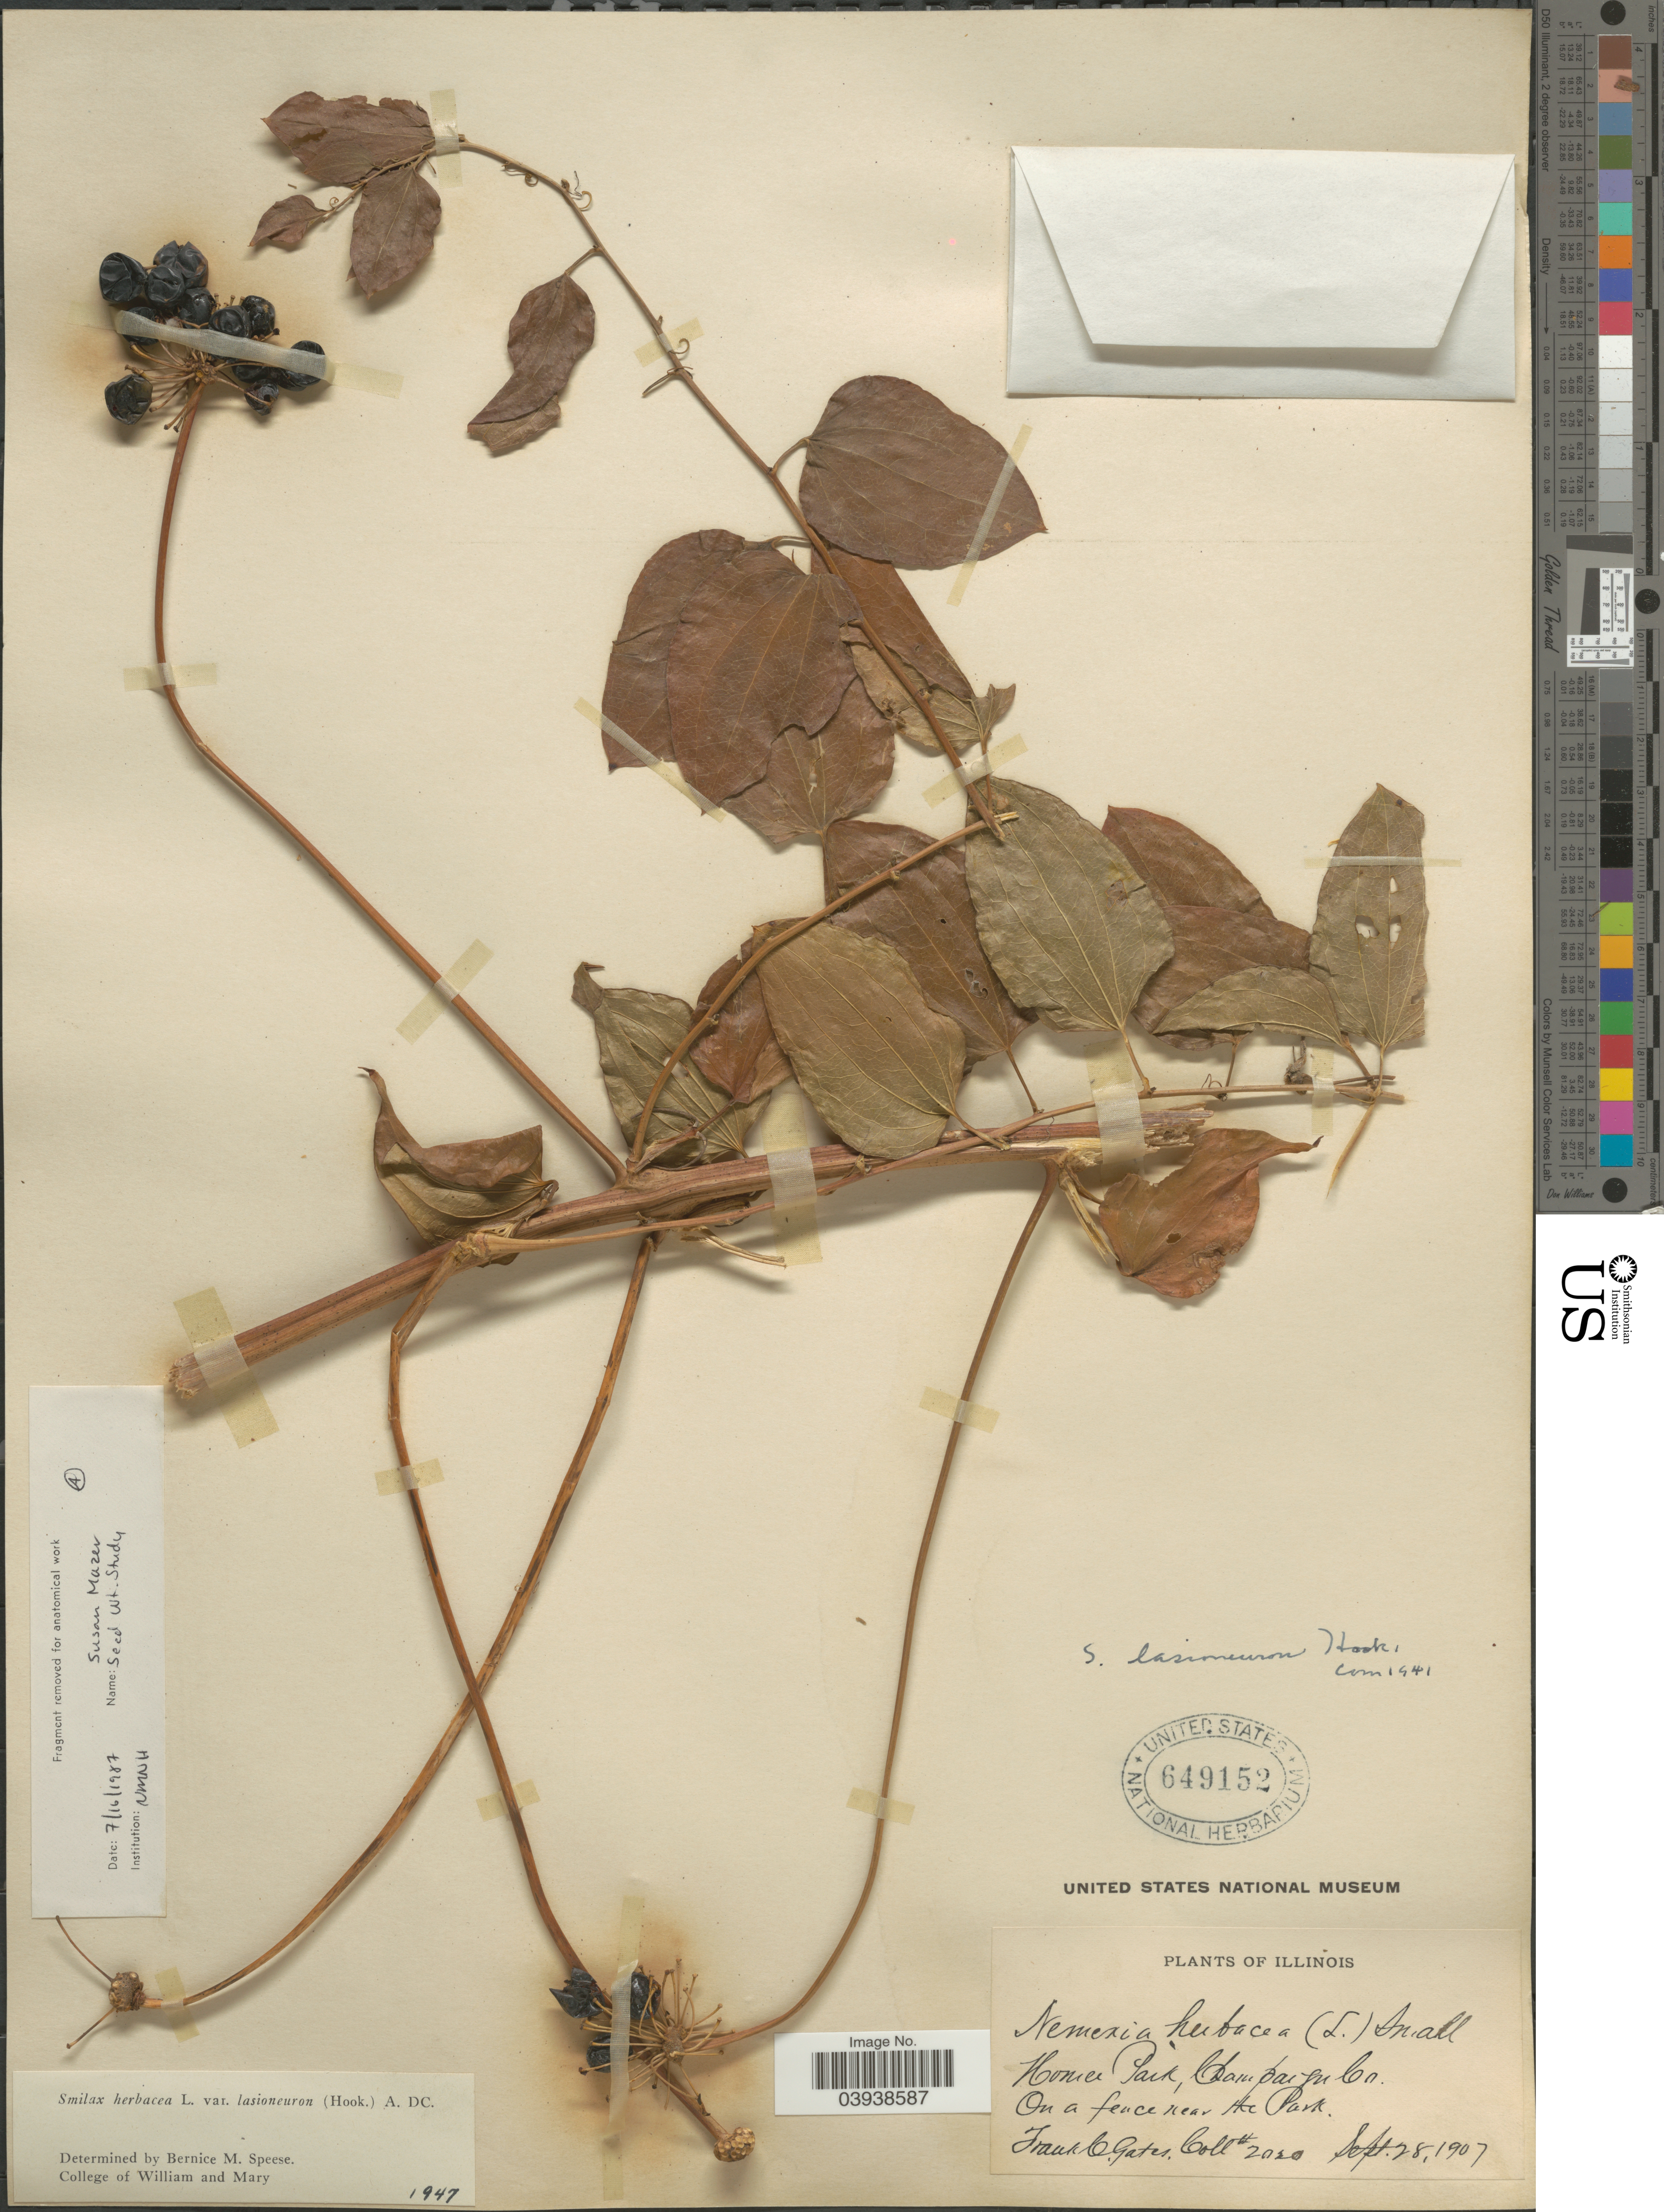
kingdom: Plantae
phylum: Tracheophyta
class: Liliopsida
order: Liliales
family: Smilacaceae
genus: Smilax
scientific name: Smilax herbacea var. lasioneuron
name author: (Hook.) A. DC.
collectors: F. C. Gates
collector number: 2020*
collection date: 1907-09-28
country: United States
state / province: Illinois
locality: Honier Park, Champaign Co. On a fence near the Park.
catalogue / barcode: US 649152